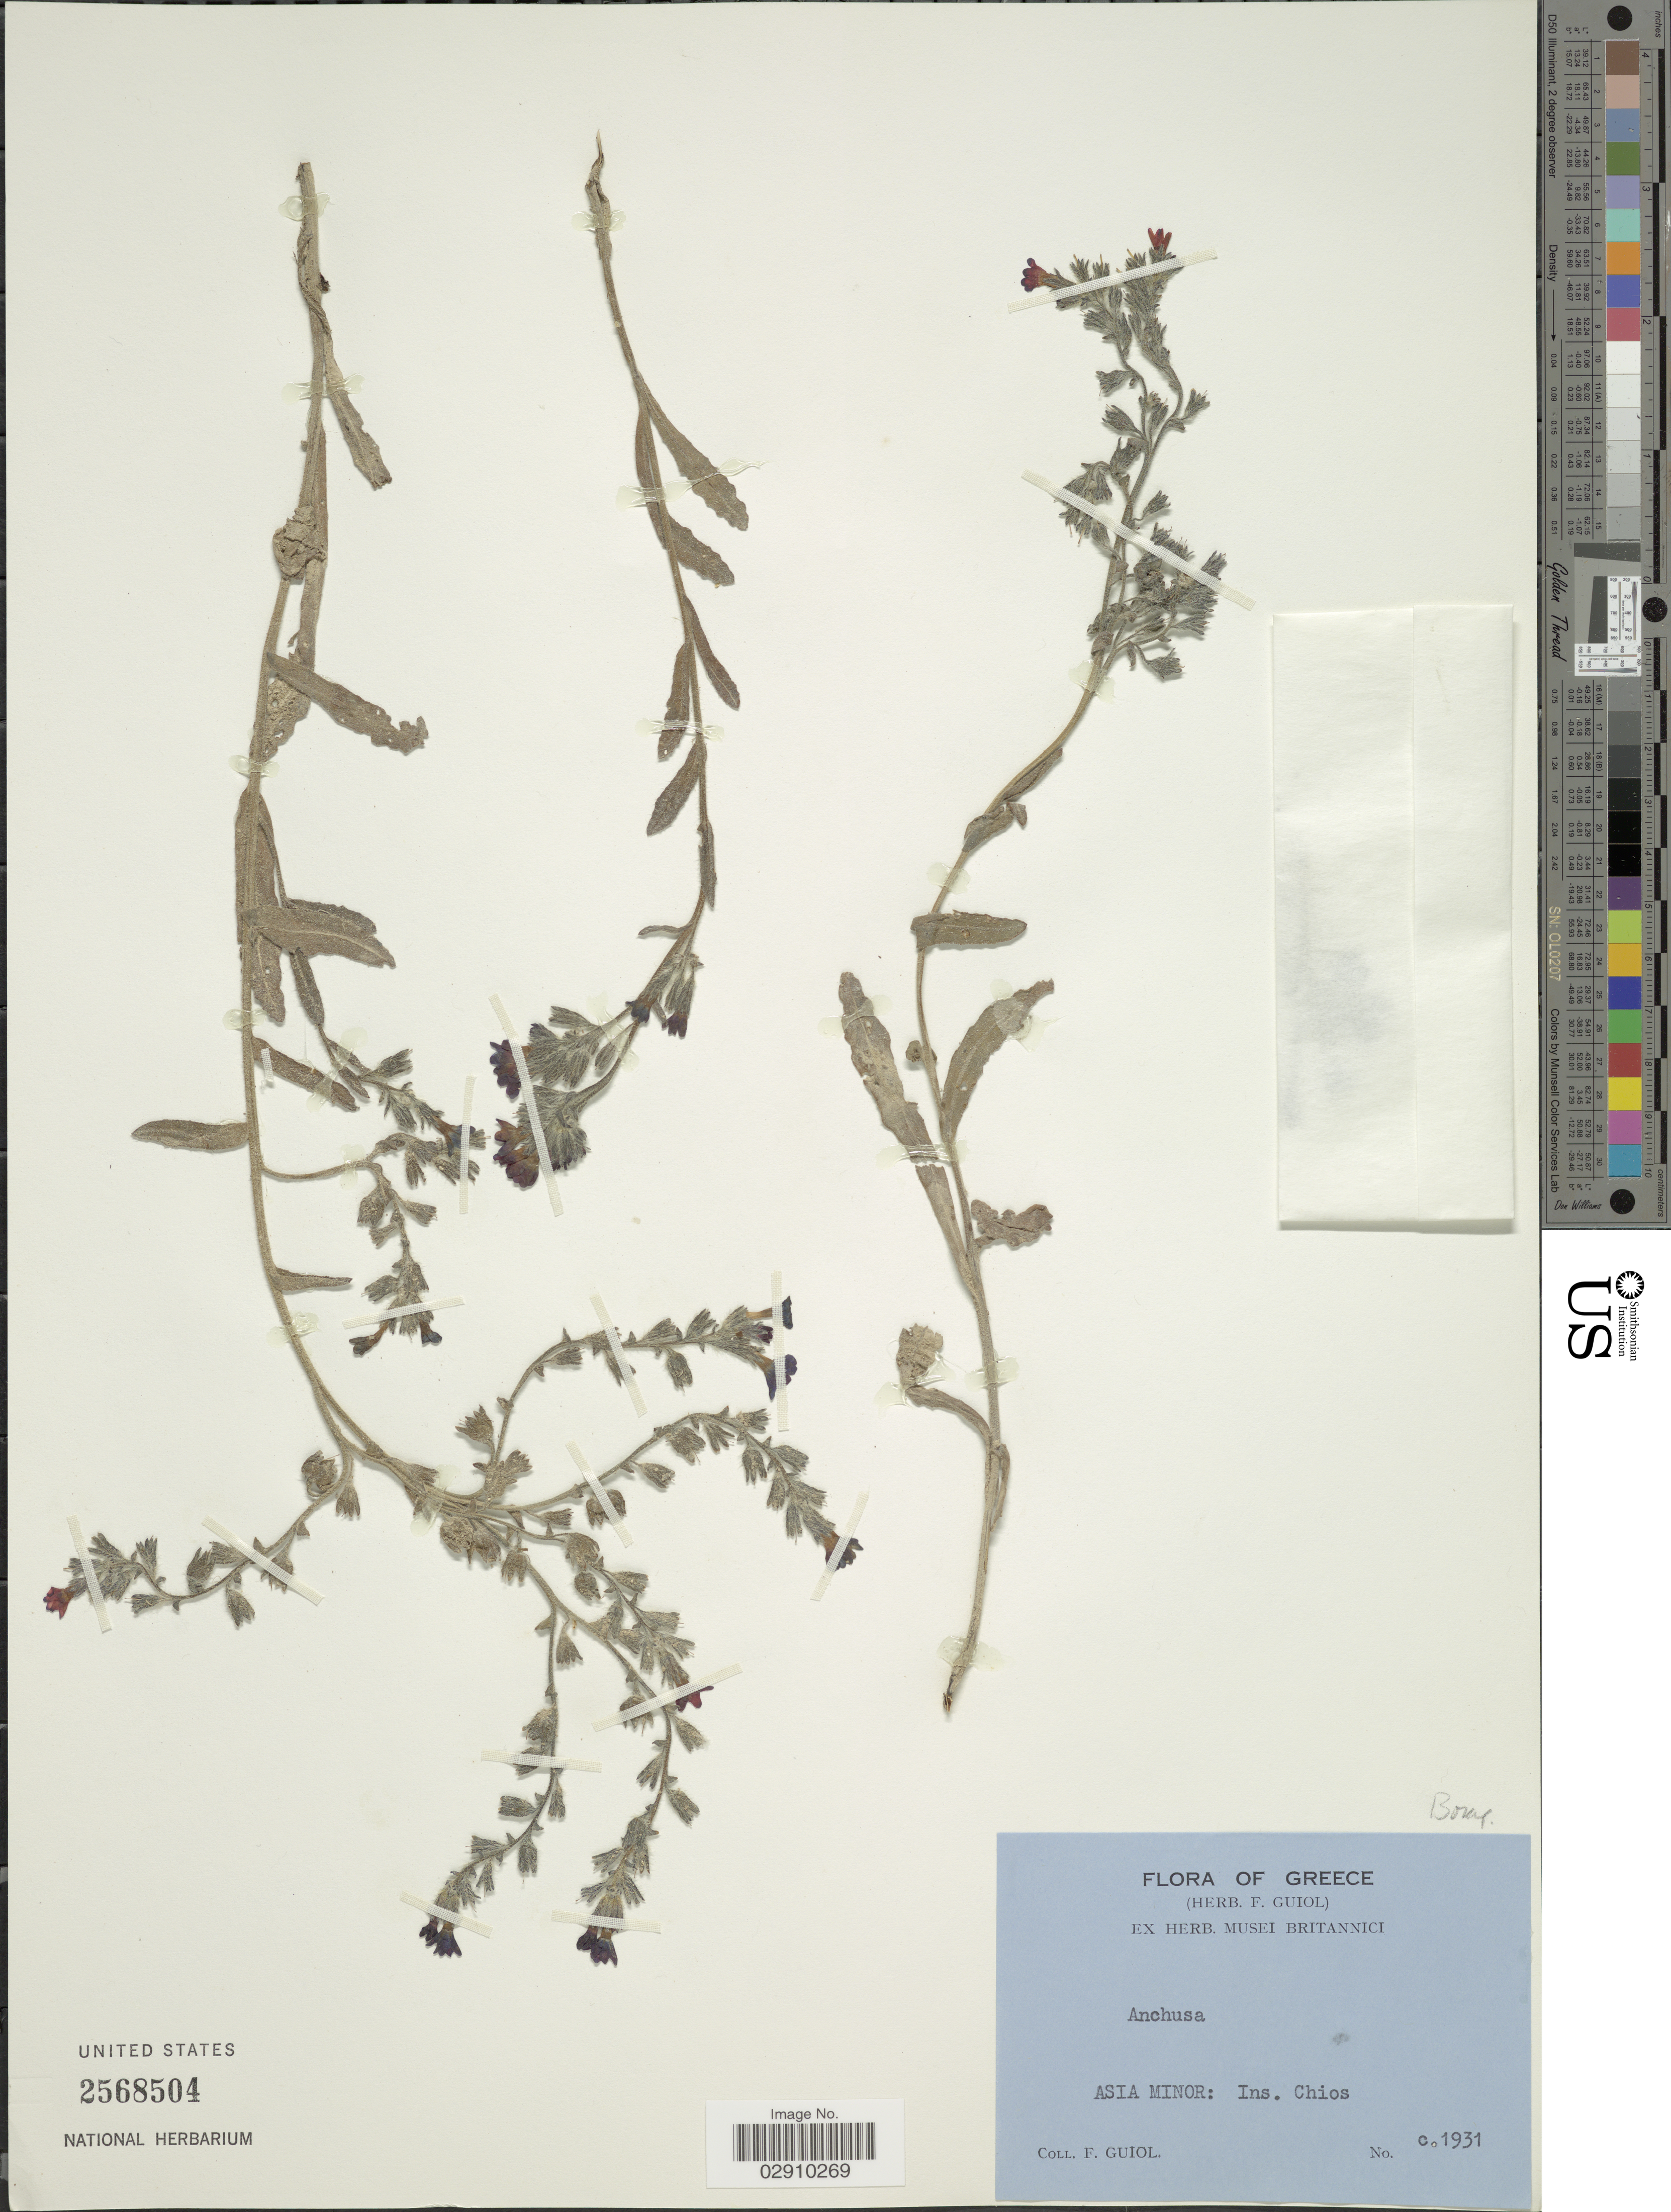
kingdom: Plantae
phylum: Tracheophyta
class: Magnoliopsida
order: Boraginales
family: Boraginaceae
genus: Anchusa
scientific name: Anchusa sp.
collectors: F. Guiol.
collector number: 1931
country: Greece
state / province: North Aegean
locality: Asia Minor. Ins. Chios.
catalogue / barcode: US 2568504